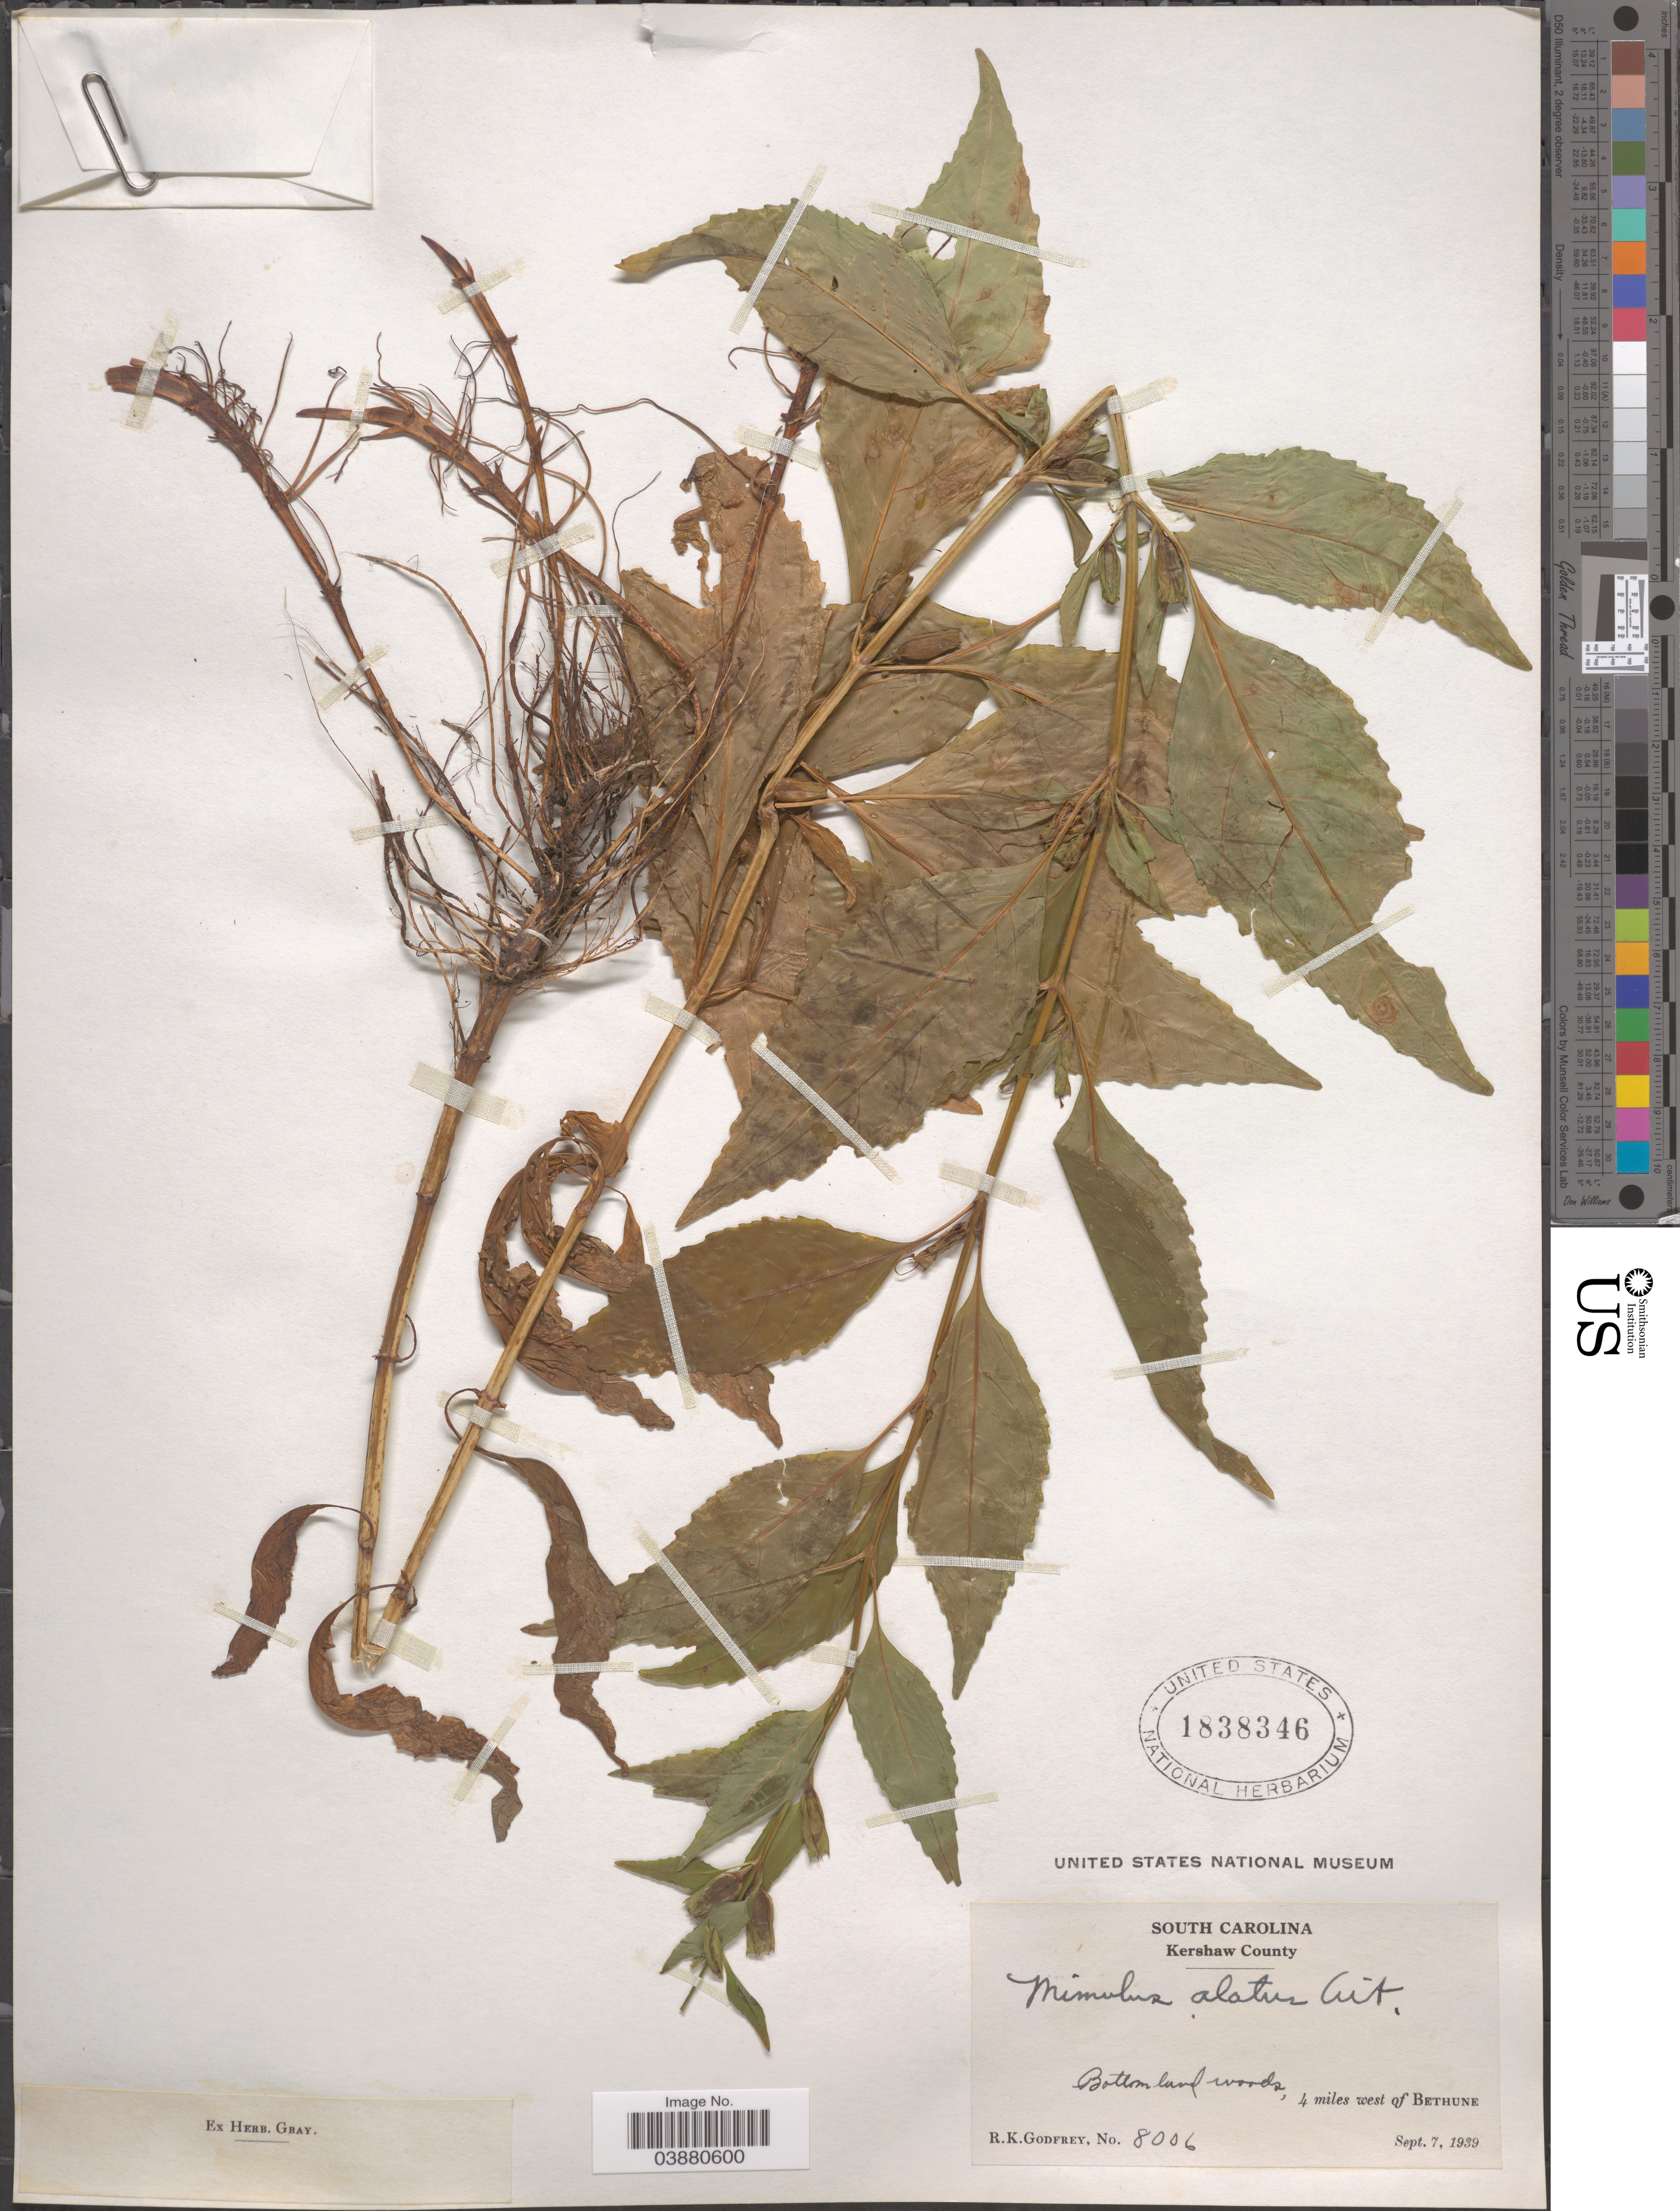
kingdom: Plantae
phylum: Tracheophyta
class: Magnoliopsida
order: Lamiales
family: Phrymaceae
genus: Mimulus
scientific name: Mimulus alatus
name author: Aiton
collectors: R. K. Godfrey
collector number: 8006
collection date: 1939-09-07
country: United States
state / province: South Carolina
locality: Kershaw County. 4 miles west of Bethune.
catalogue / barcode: US 1838346